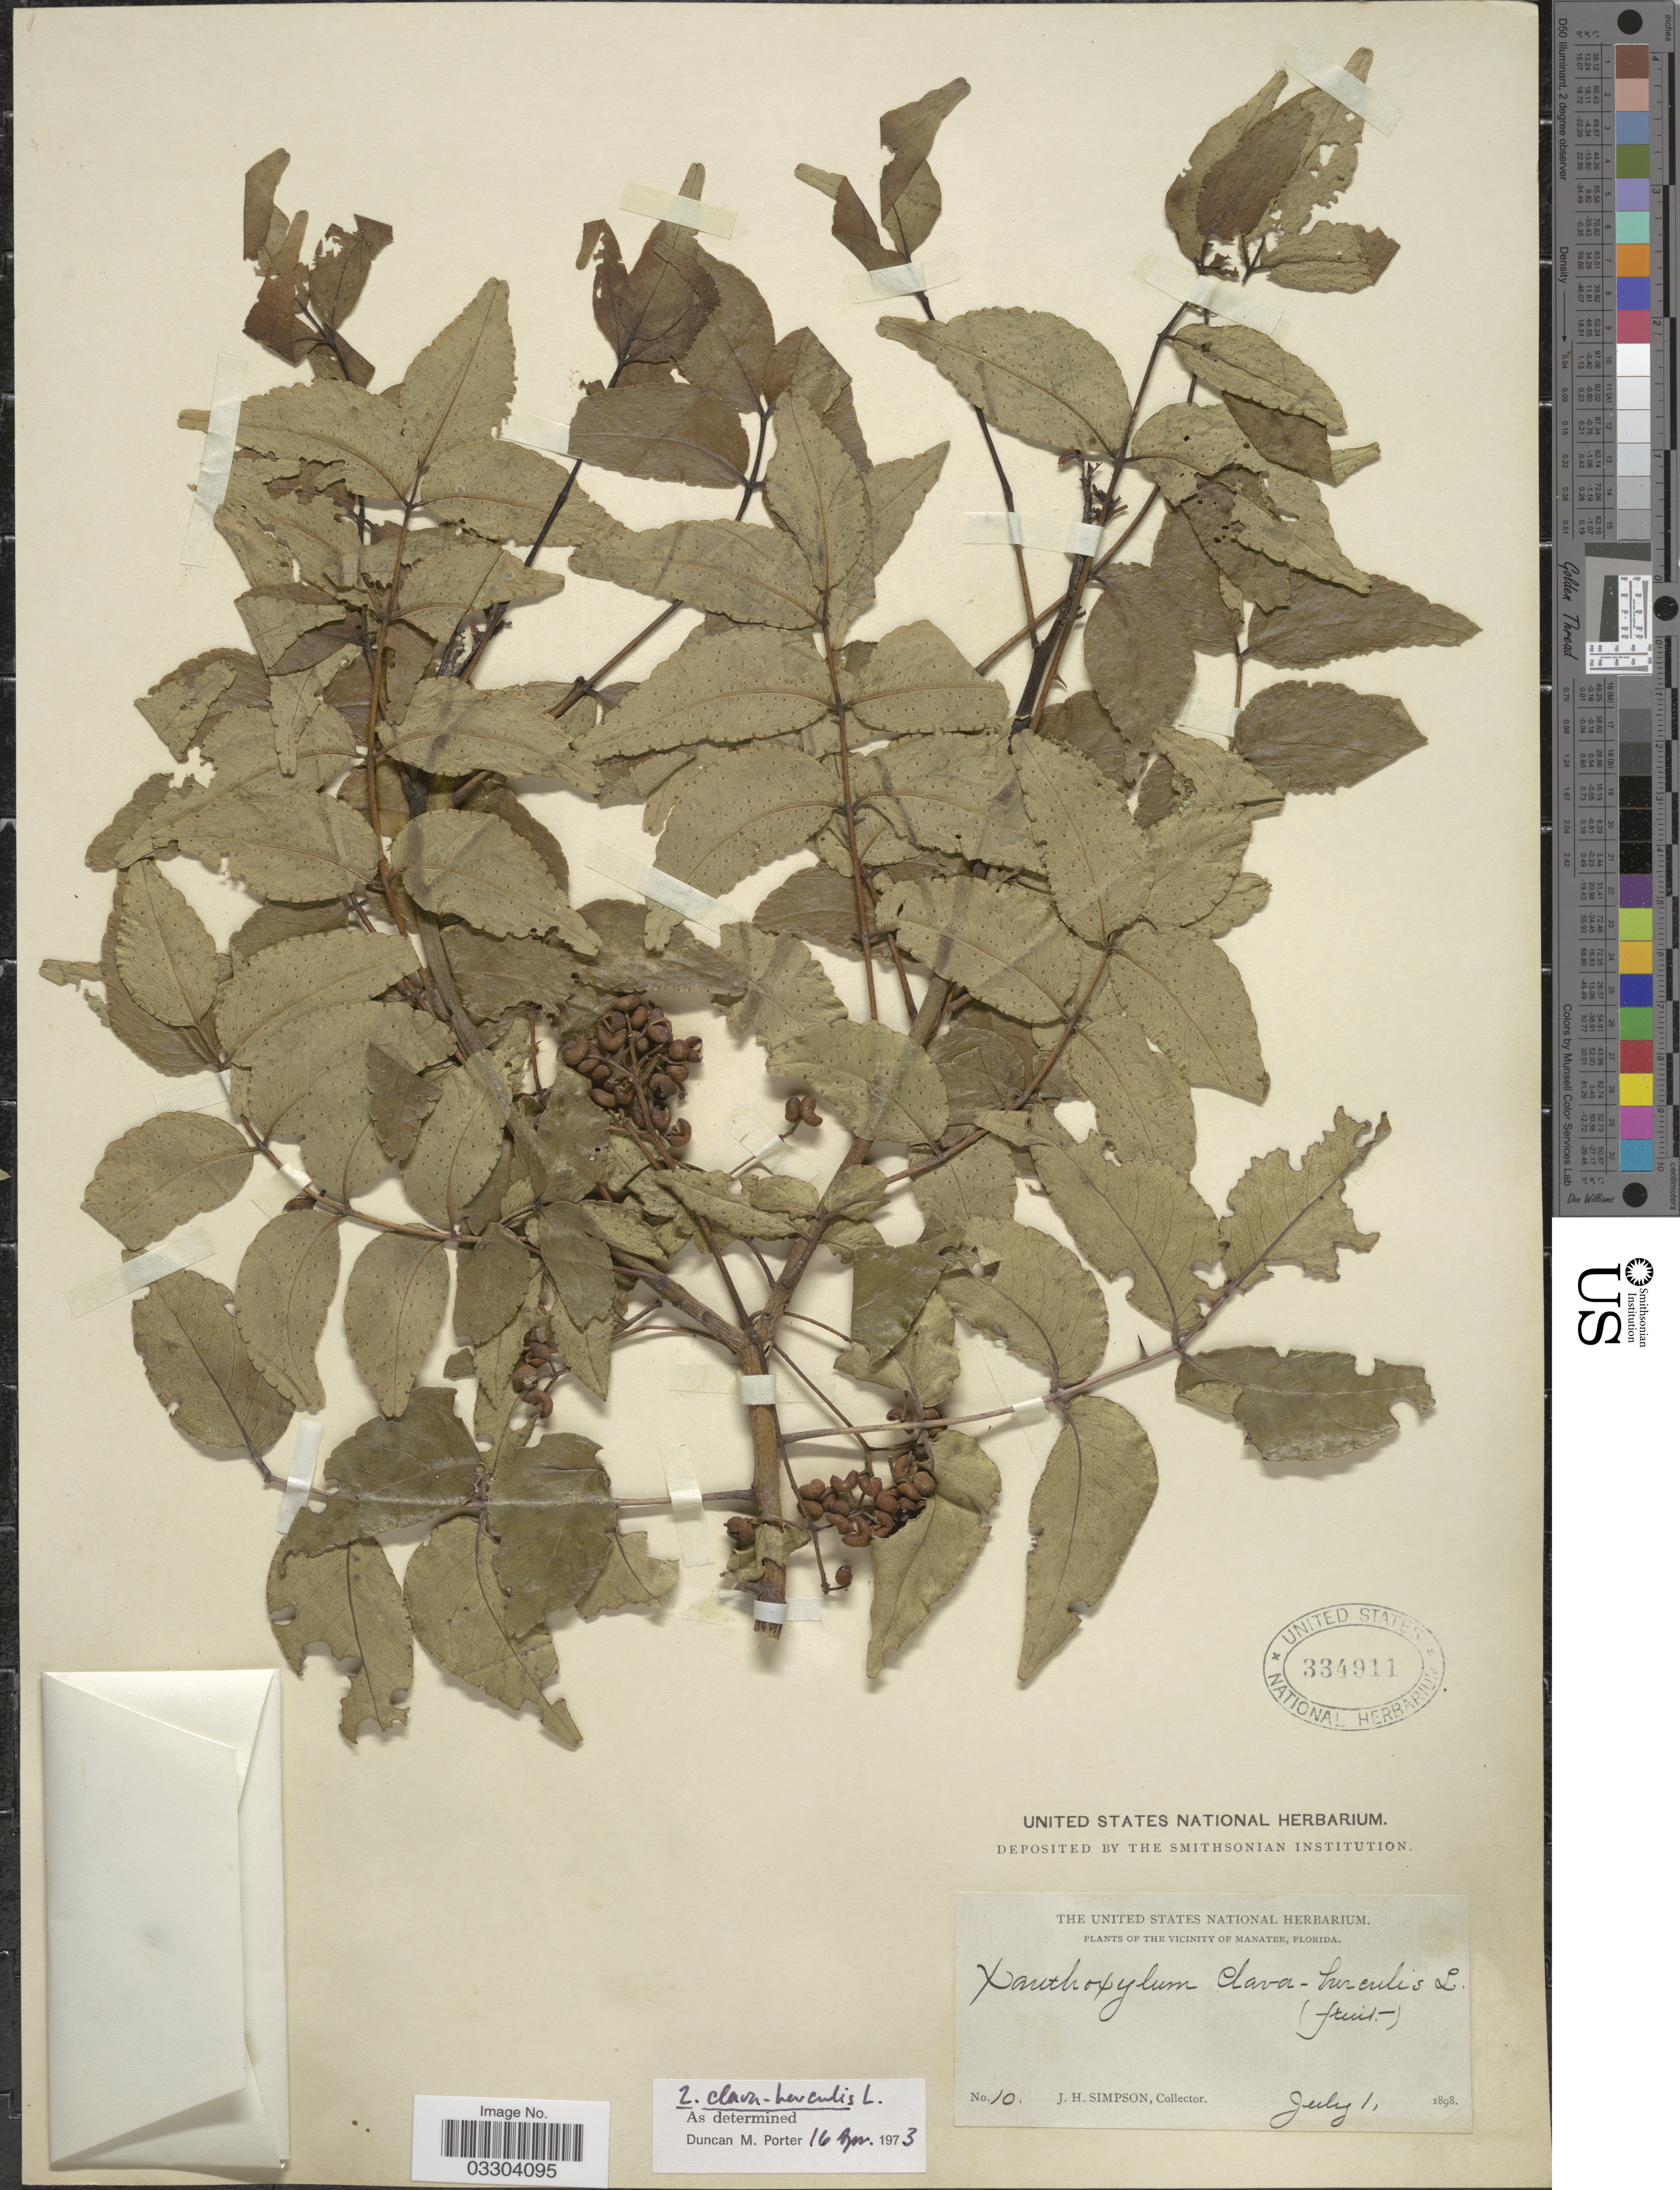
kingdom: Plantae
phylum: Tracheophyta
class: Magnoliopsida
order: Sapindales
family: Rutaceae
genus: Zanthoxylum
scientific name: Zanthoxylum clava-herculis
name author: L.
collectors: J. H. Simpson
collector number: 10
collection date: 1898-07-01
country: United States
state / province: Florida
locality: The vicinity of Manatee.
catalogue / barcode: US 334911